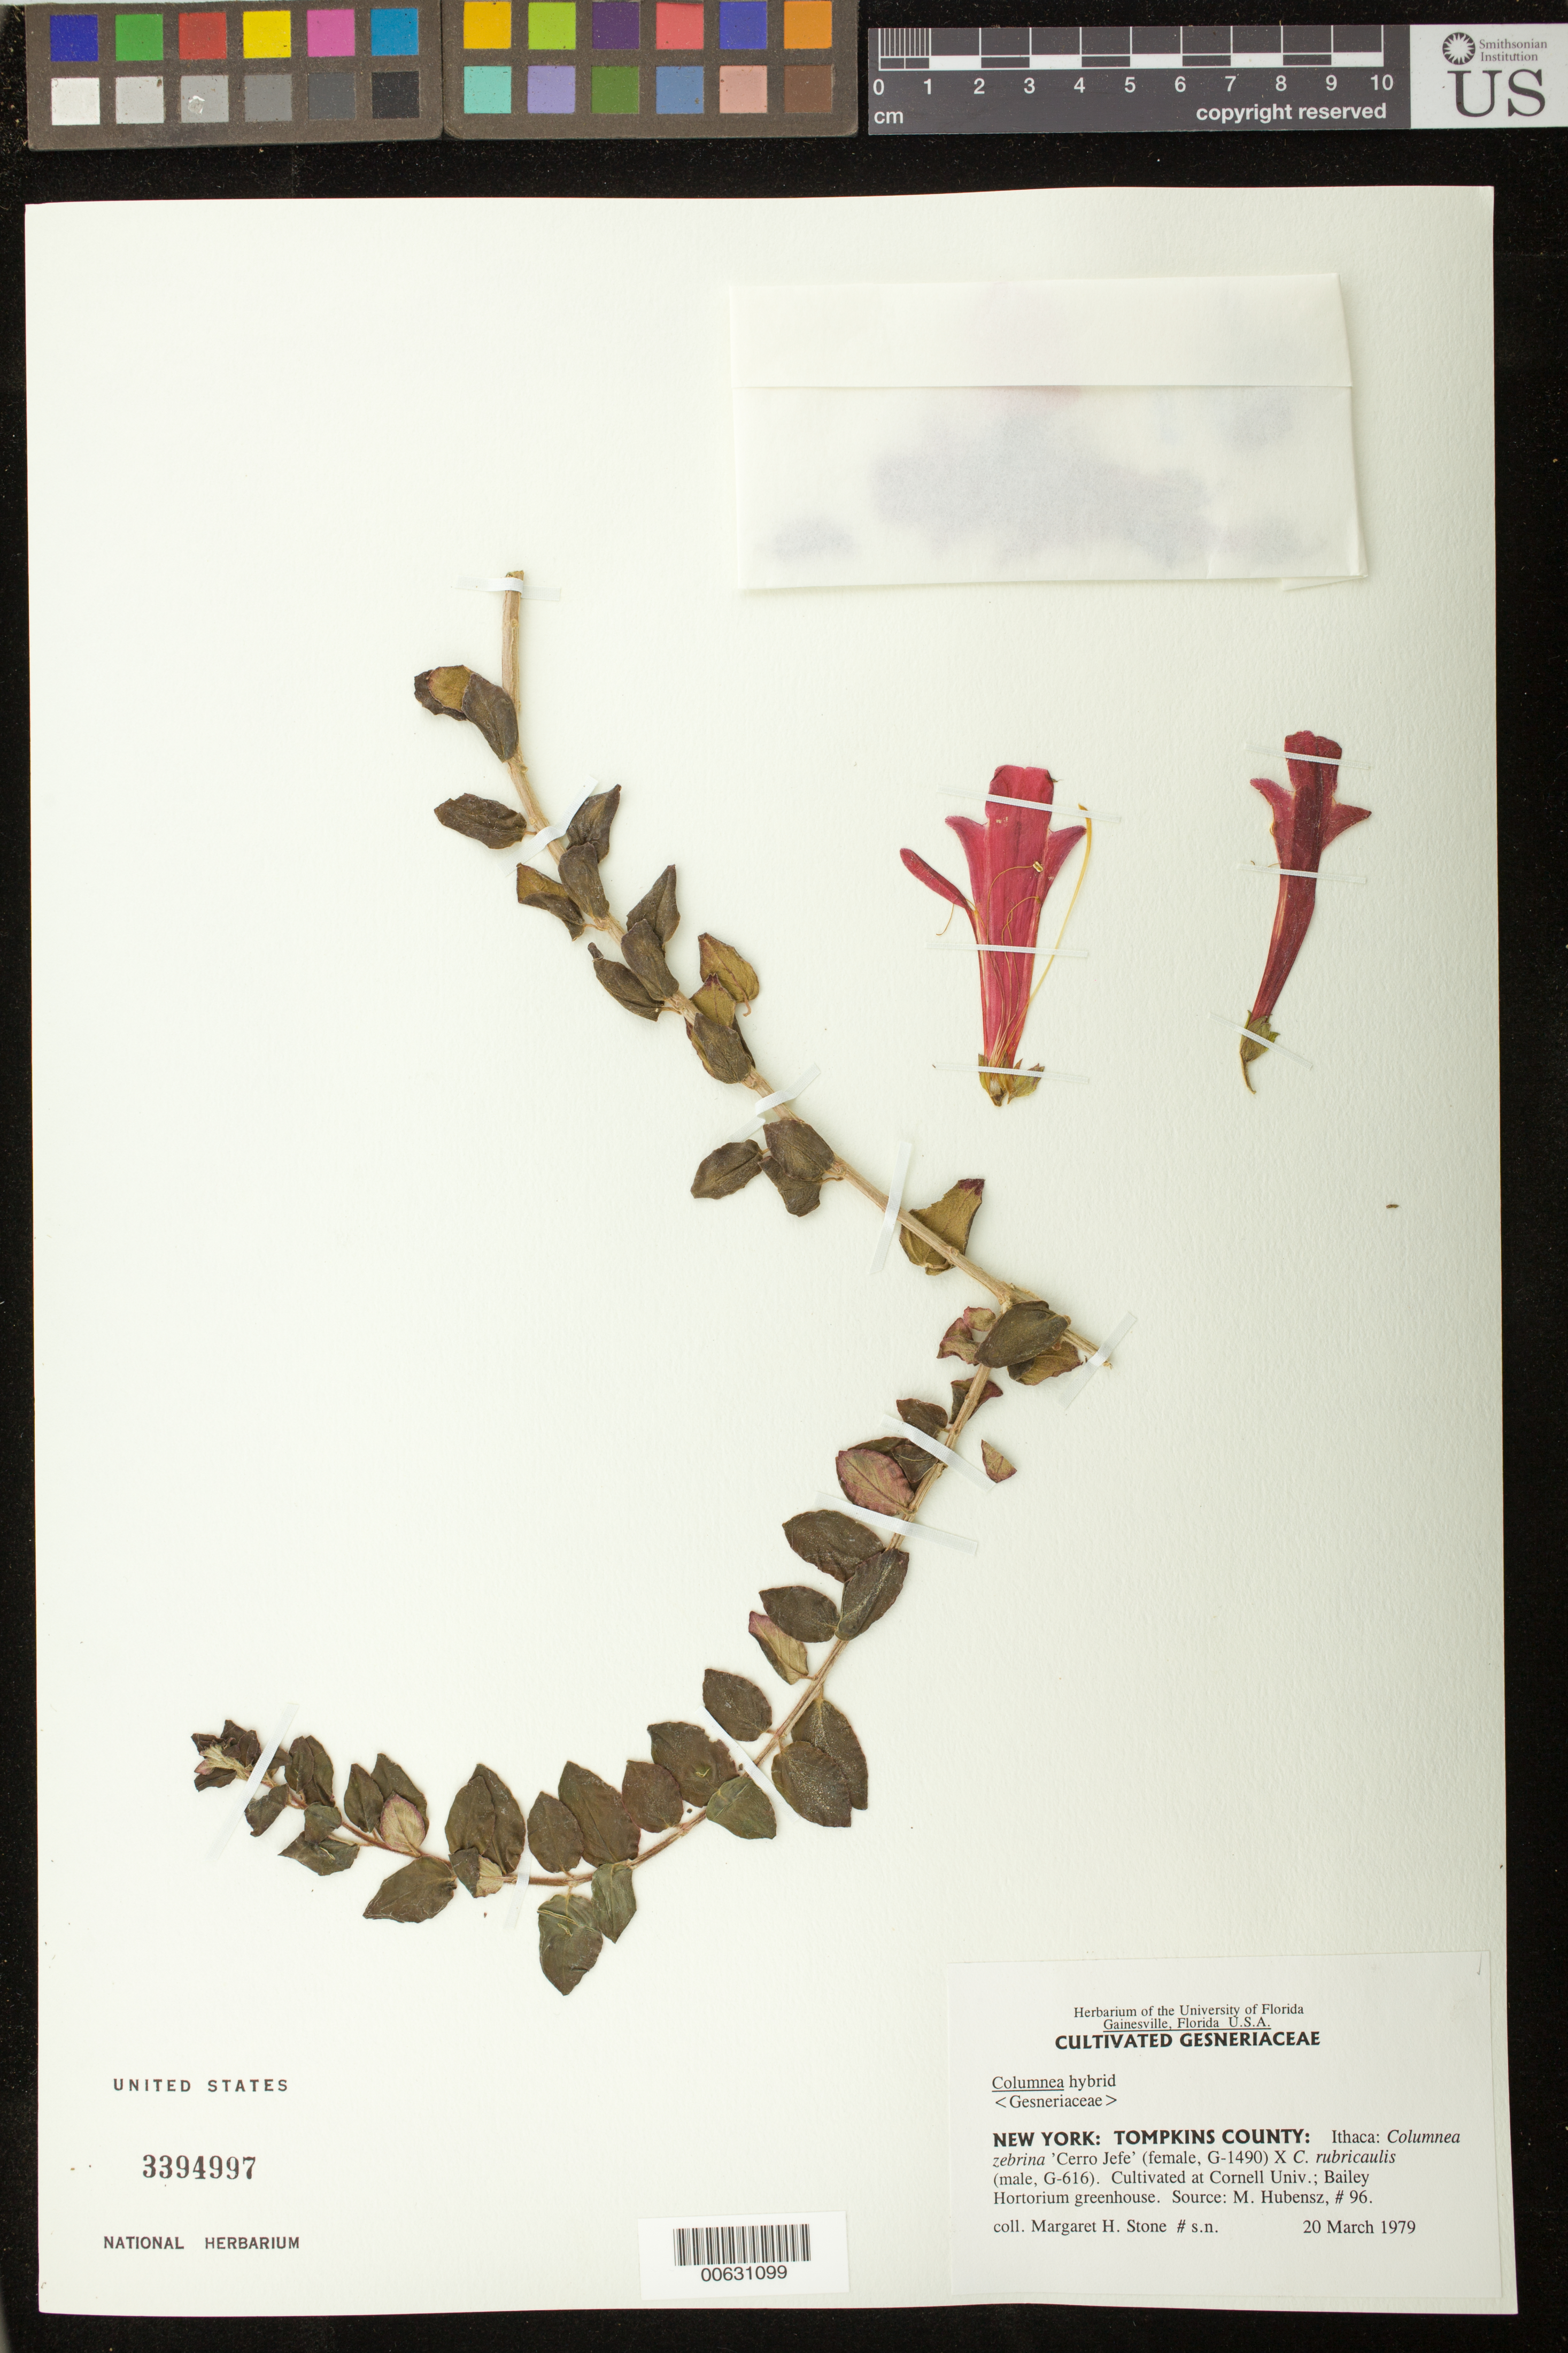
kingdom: Plantae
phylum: Tracheophyta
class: Magnoliopsida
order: Lamiales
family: Gesneriaceae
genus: Columnea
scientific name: Columnea hybrid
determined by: Skog, Laurence E.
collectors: M. Stone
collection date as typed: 20 Mar 1979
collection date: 1979-03-20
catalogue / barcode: US 3394997